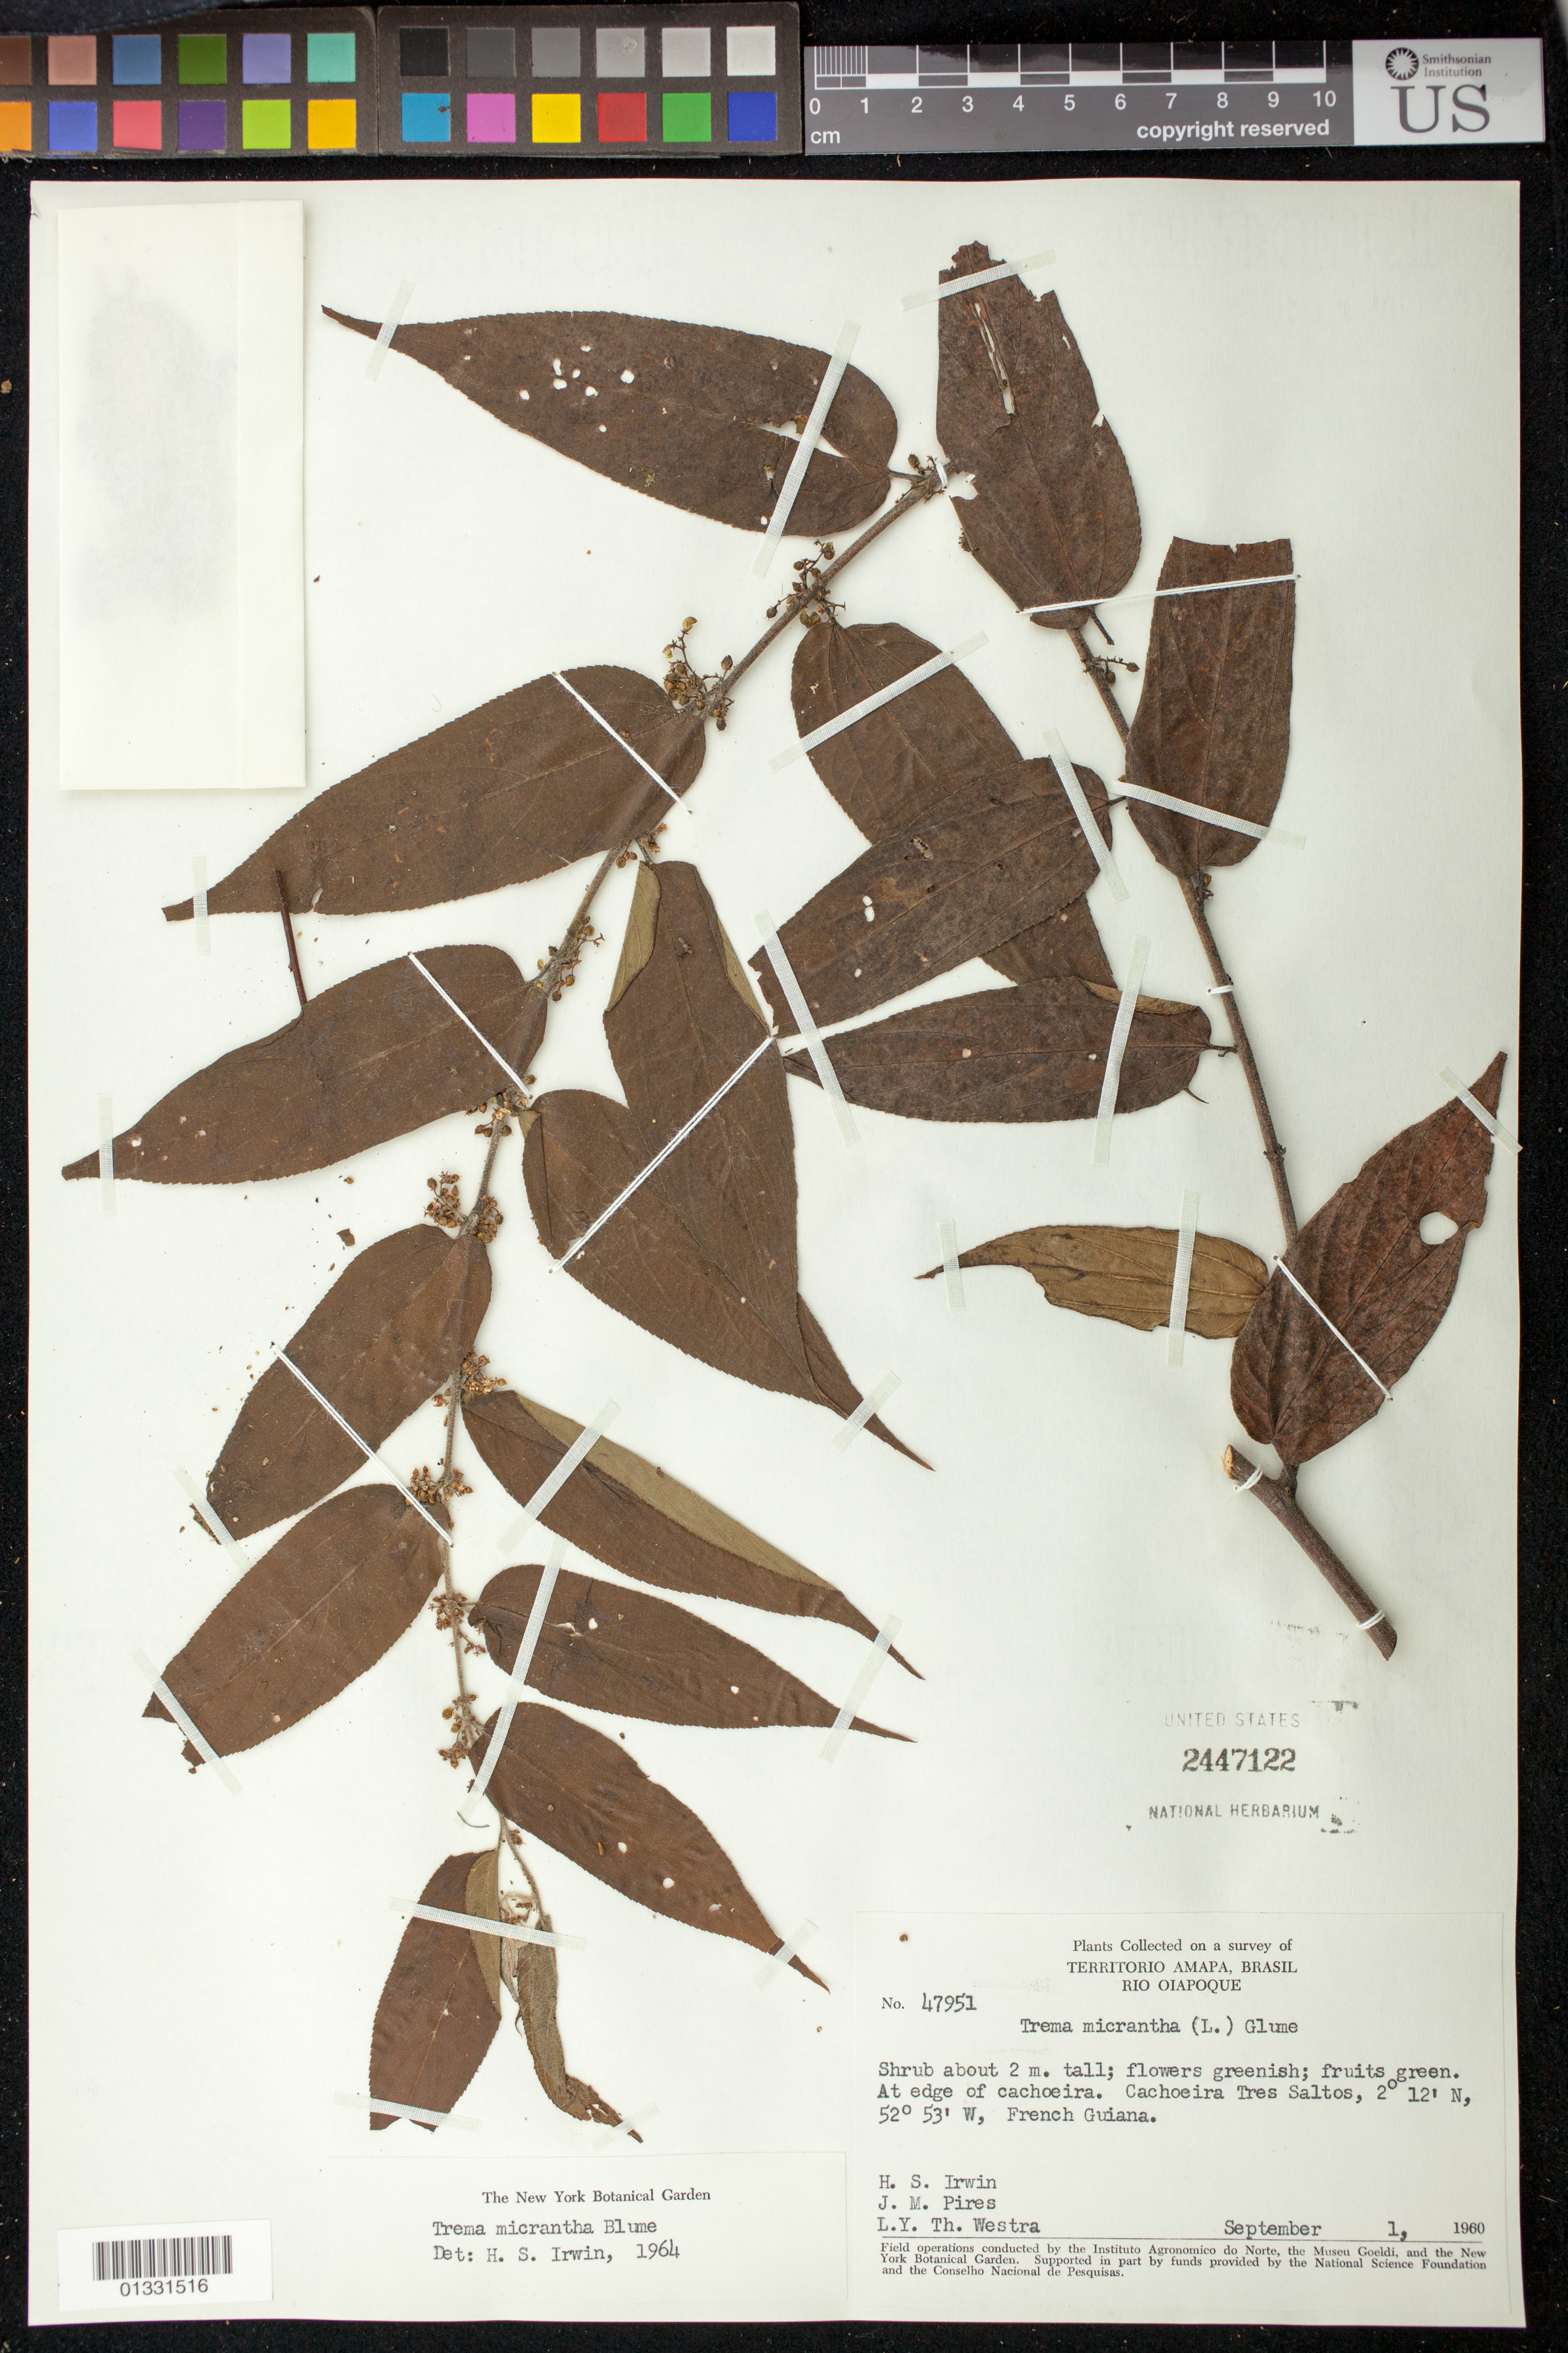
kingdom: Plantae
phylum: Tracheophyta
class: Liliopsida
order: Poales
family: Poaceae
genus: Dichanthelium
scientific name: Dichanthelium polyanthes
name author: (Schult.) Mohlenbr.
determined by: Naczi, R. F. C.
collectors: W. D. Longbottom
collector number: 19851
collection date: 2013-06-30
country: United States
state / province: Maryland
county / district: St. Mary's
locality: Along MD rt. 471, Indian Bridge Road, S of Onion Fields lane, woods at the edge of parking lot for hunting area.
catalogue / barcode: US 3687109